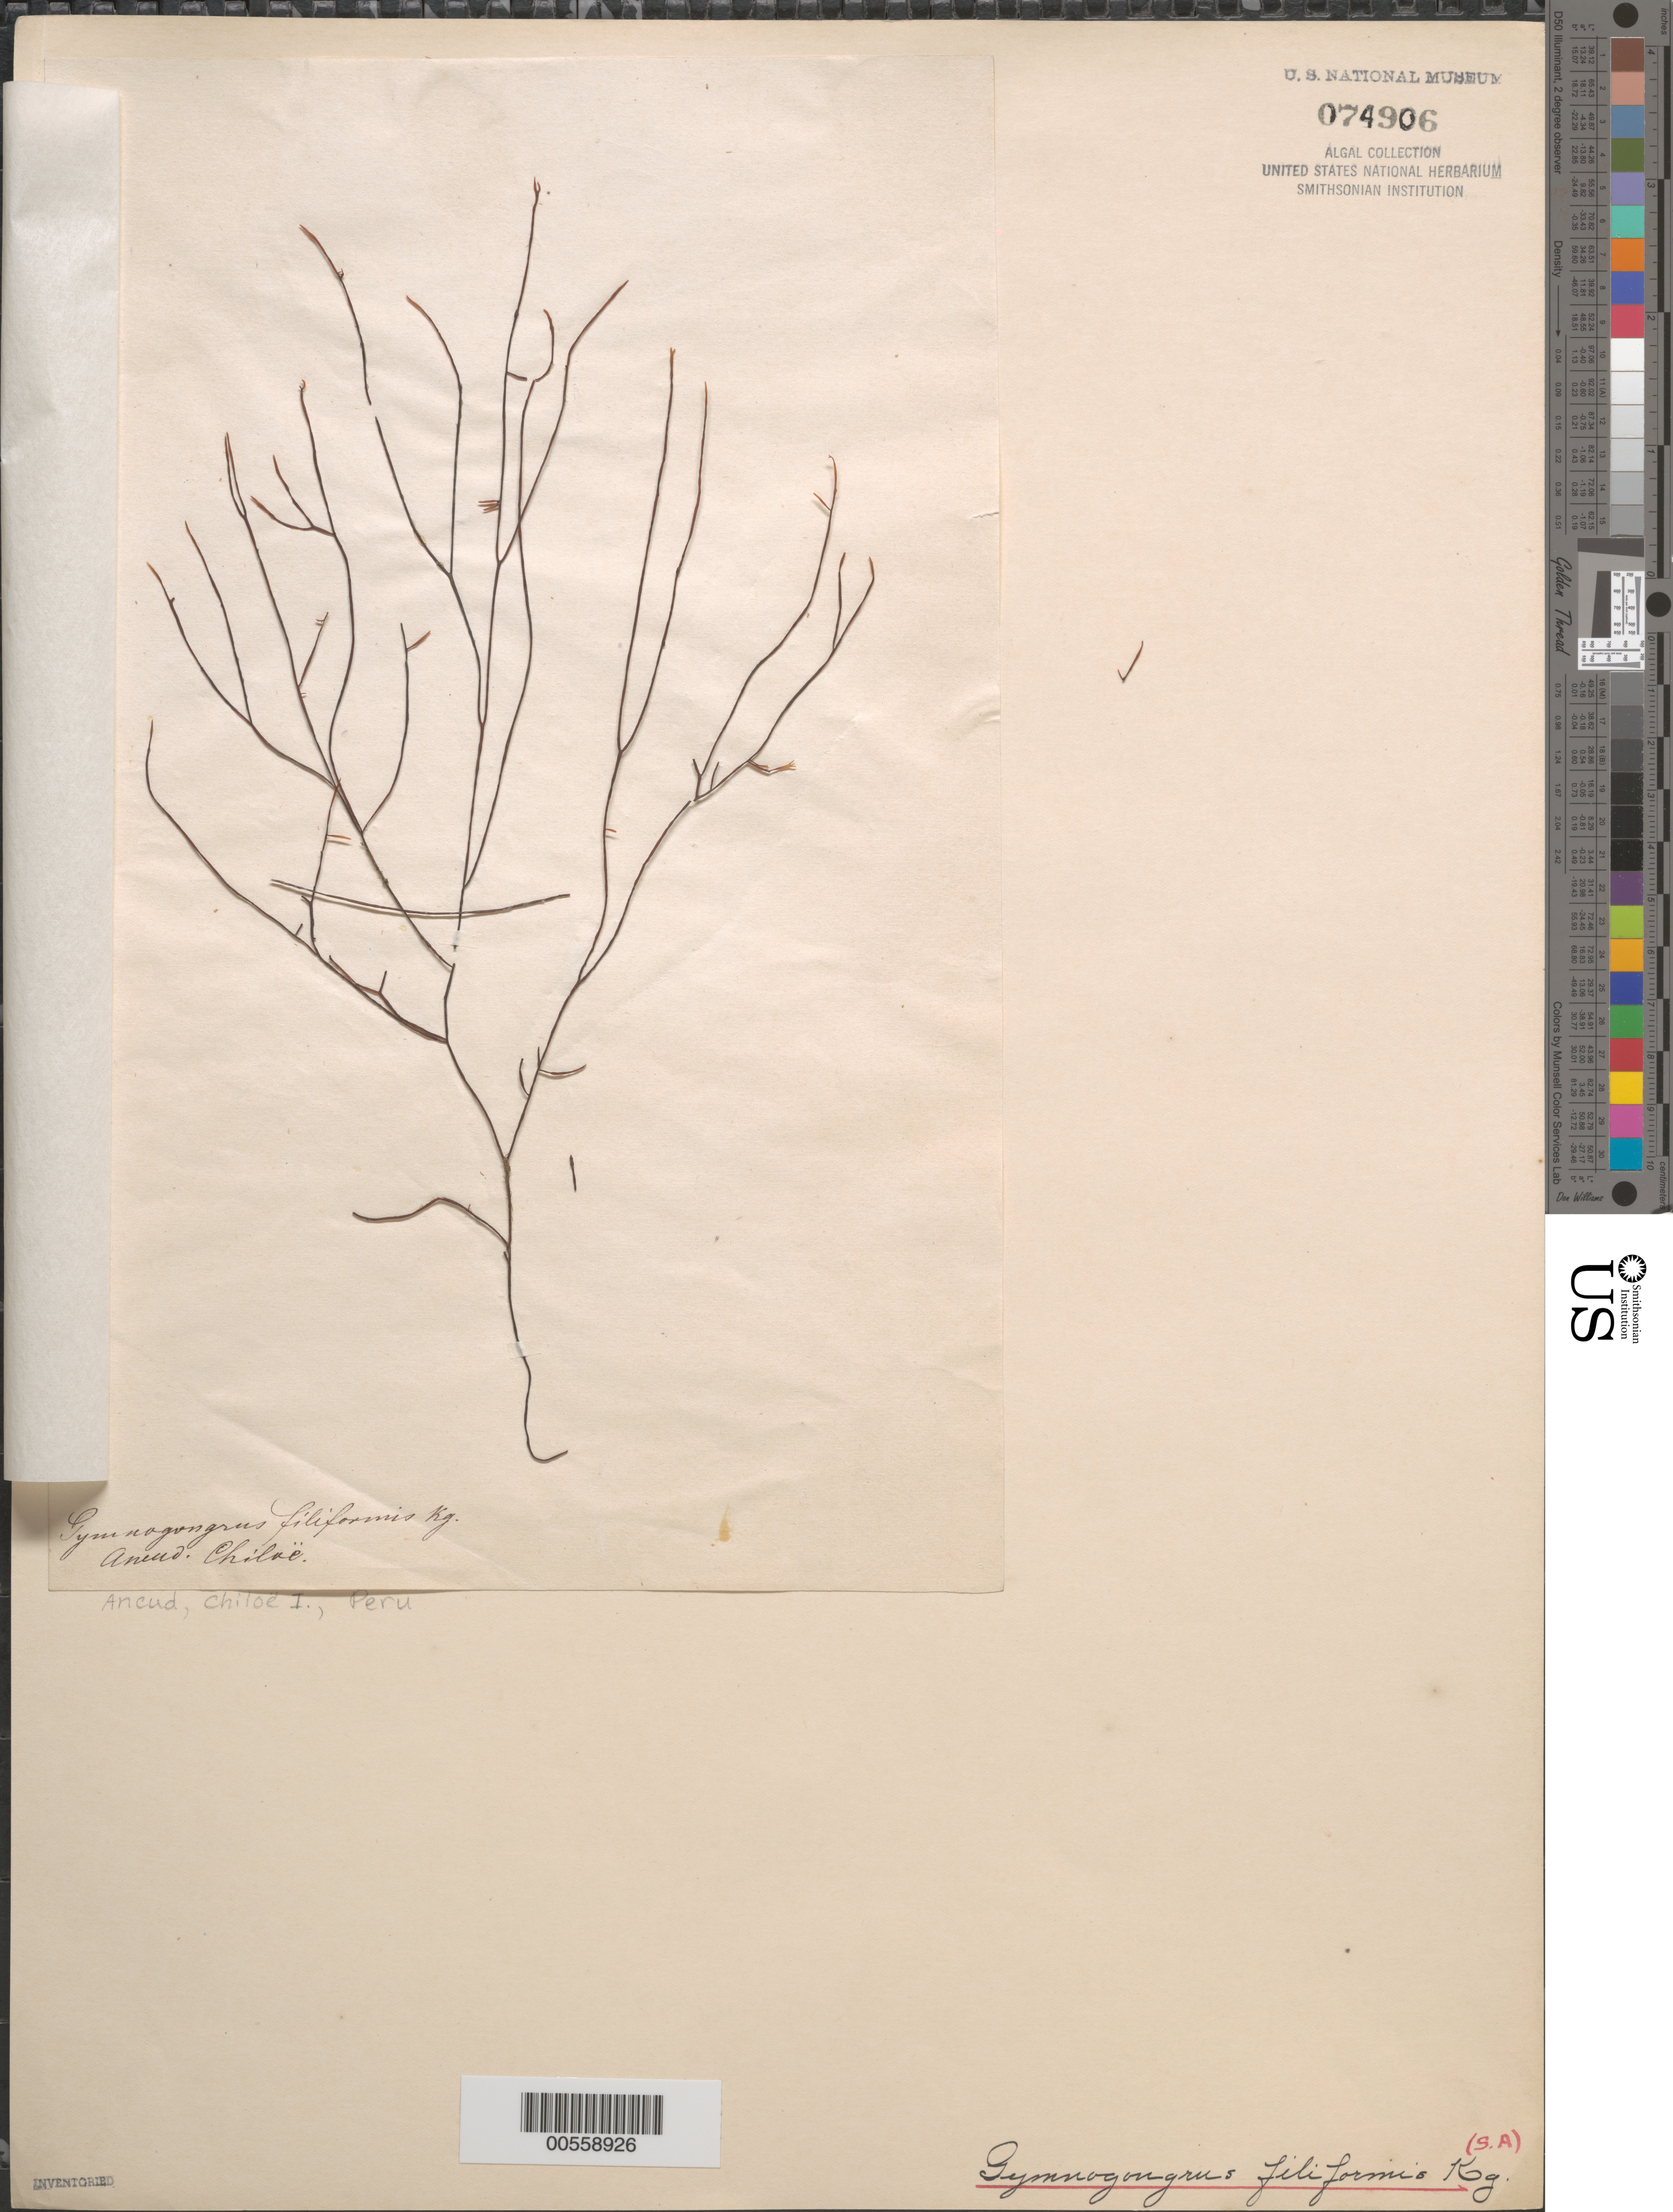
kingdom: Plantae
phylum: Rhodophyta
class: Florideophyceae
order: Gigartinales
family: Phyllophoraceae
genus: Gymnogongrus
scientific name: Gymnogongrus filiformis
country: Chile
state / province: Los Lagos (X)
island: Isla Chiloé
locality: Ancud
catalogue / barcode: US 74906